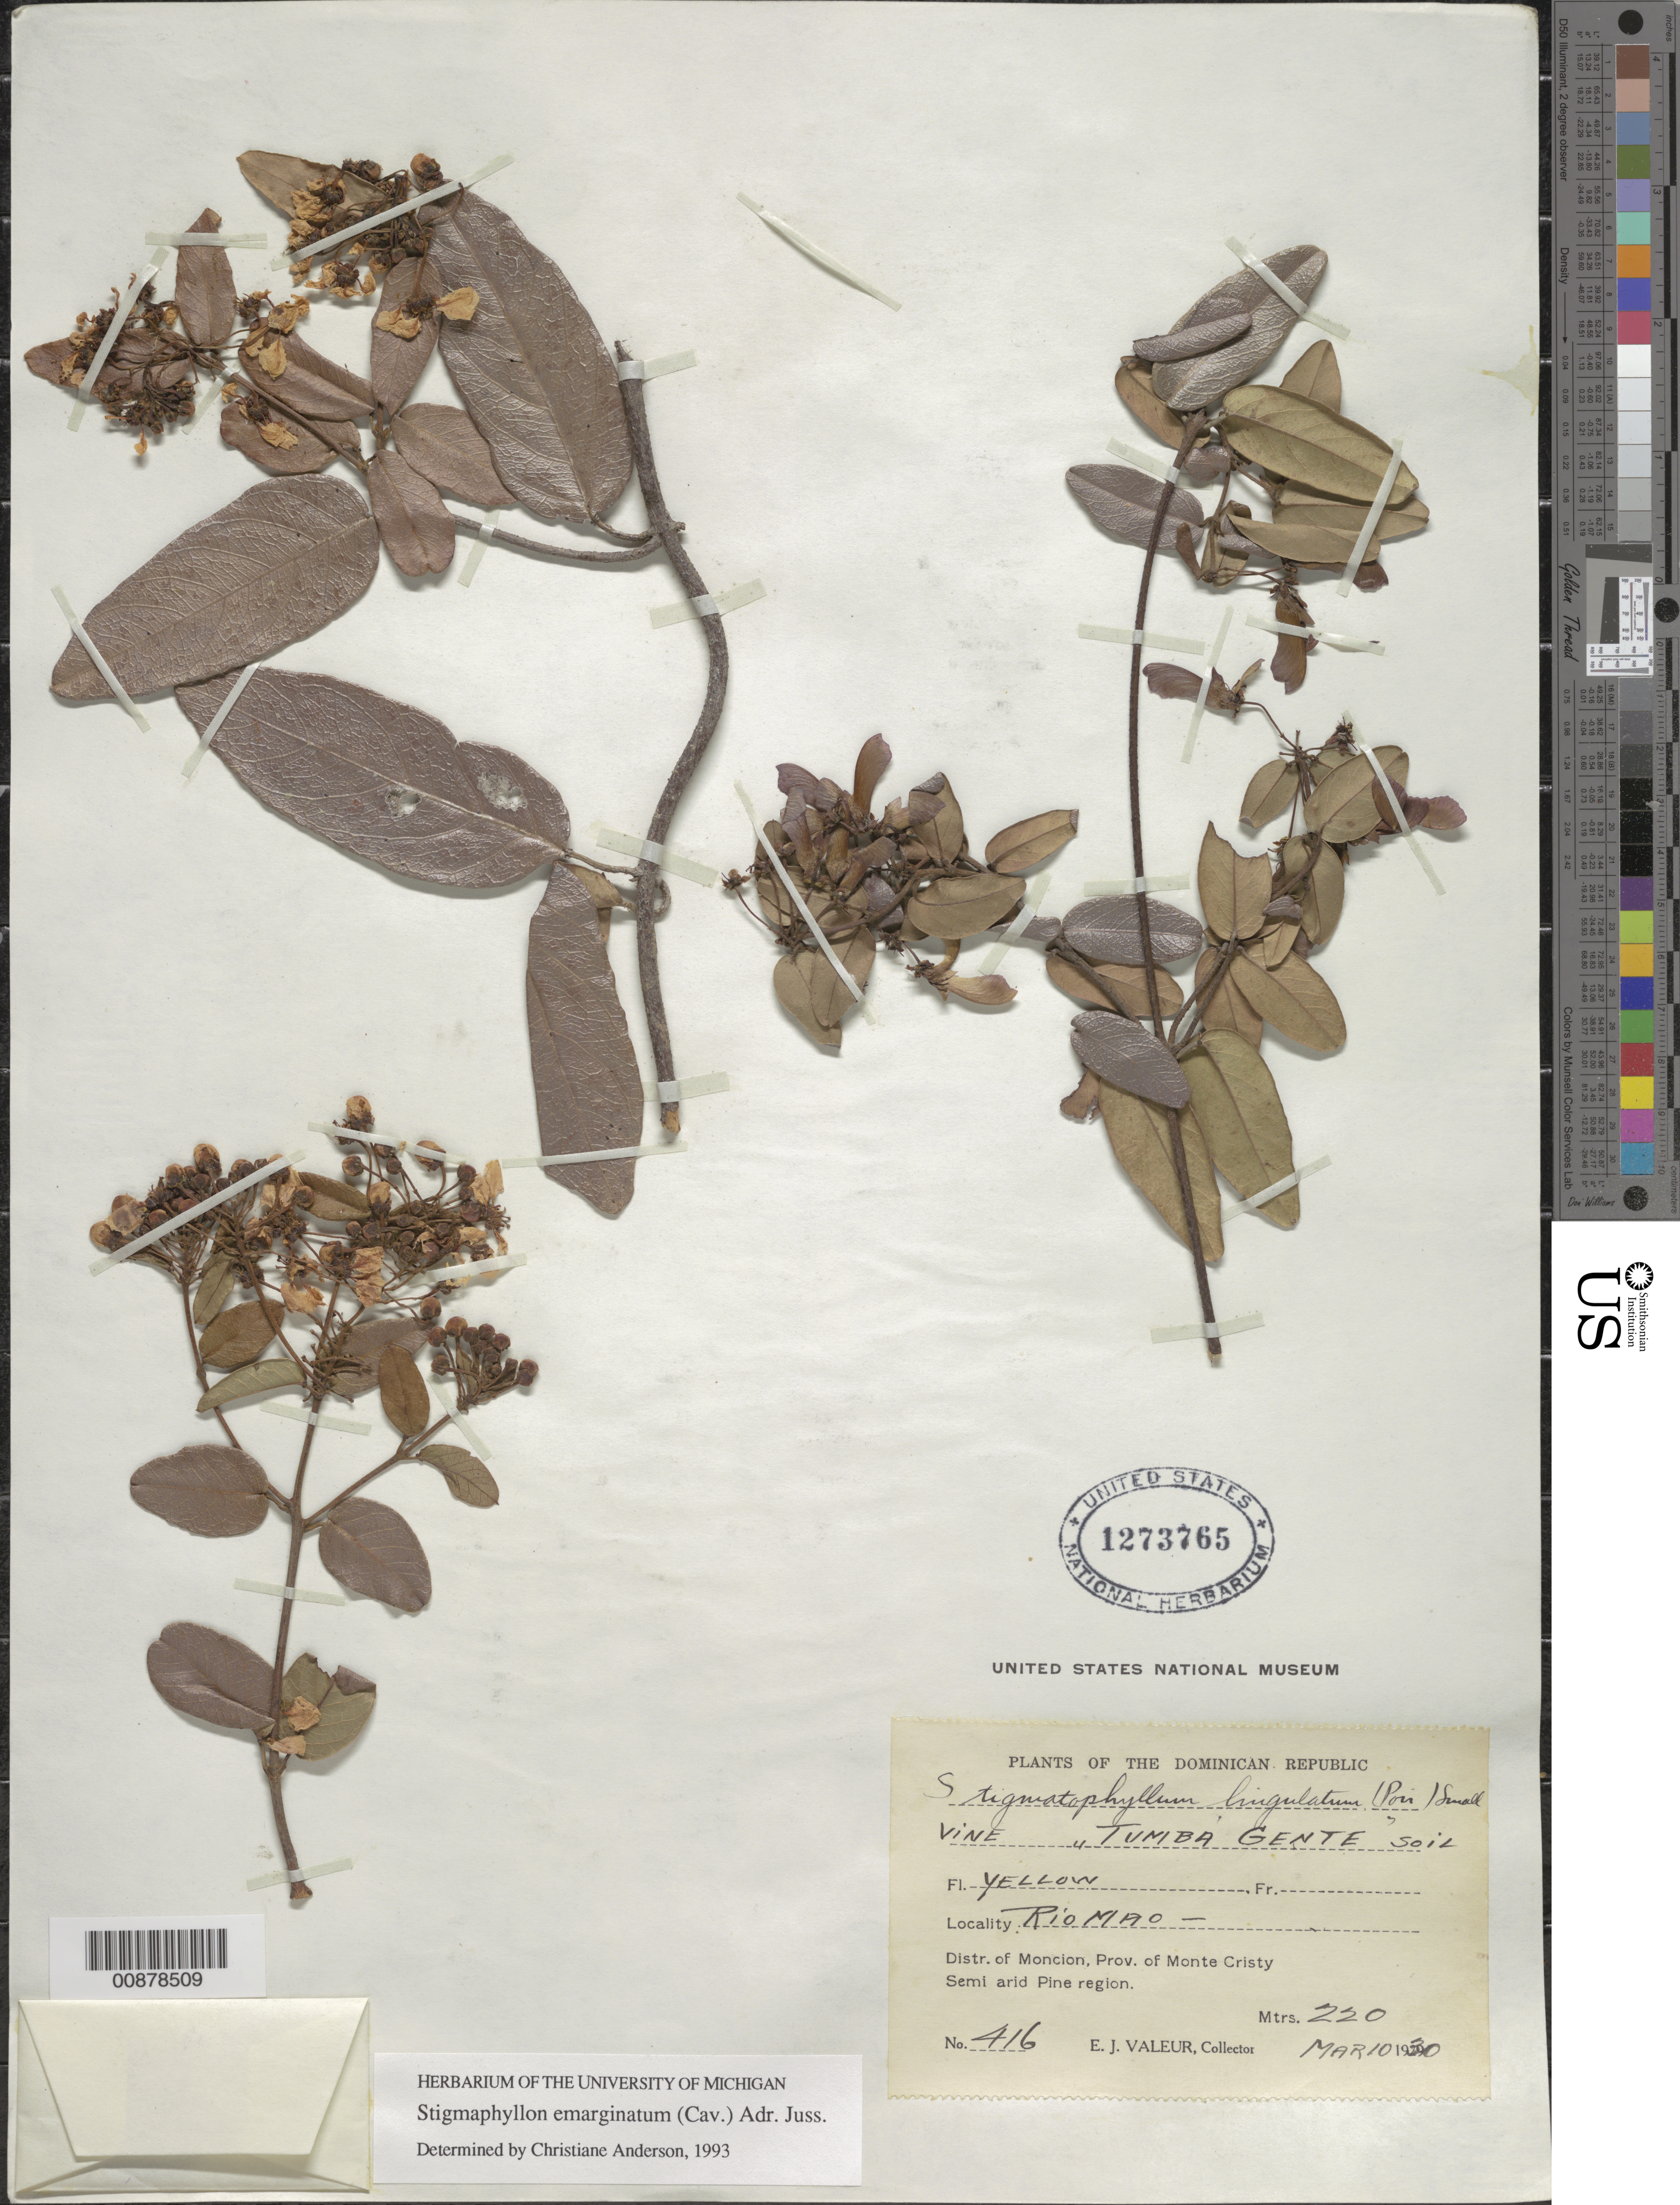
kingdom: Plantae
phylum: Tracheophyta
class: Magnoliopsida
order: Malpighiales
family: Malpighiaceae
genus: Stigmaphyllon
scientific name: Stigmaphyllon emarginatum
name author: (Cav.) A. Juss.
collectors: E. Valeur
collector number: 416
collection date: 1930-03-10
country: Dominican Republic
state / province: Monte Cristi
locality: Rio Mao. Distr. of Moncion, Prov. of Monte Cristy.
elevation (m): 220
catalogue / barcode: US 1273765